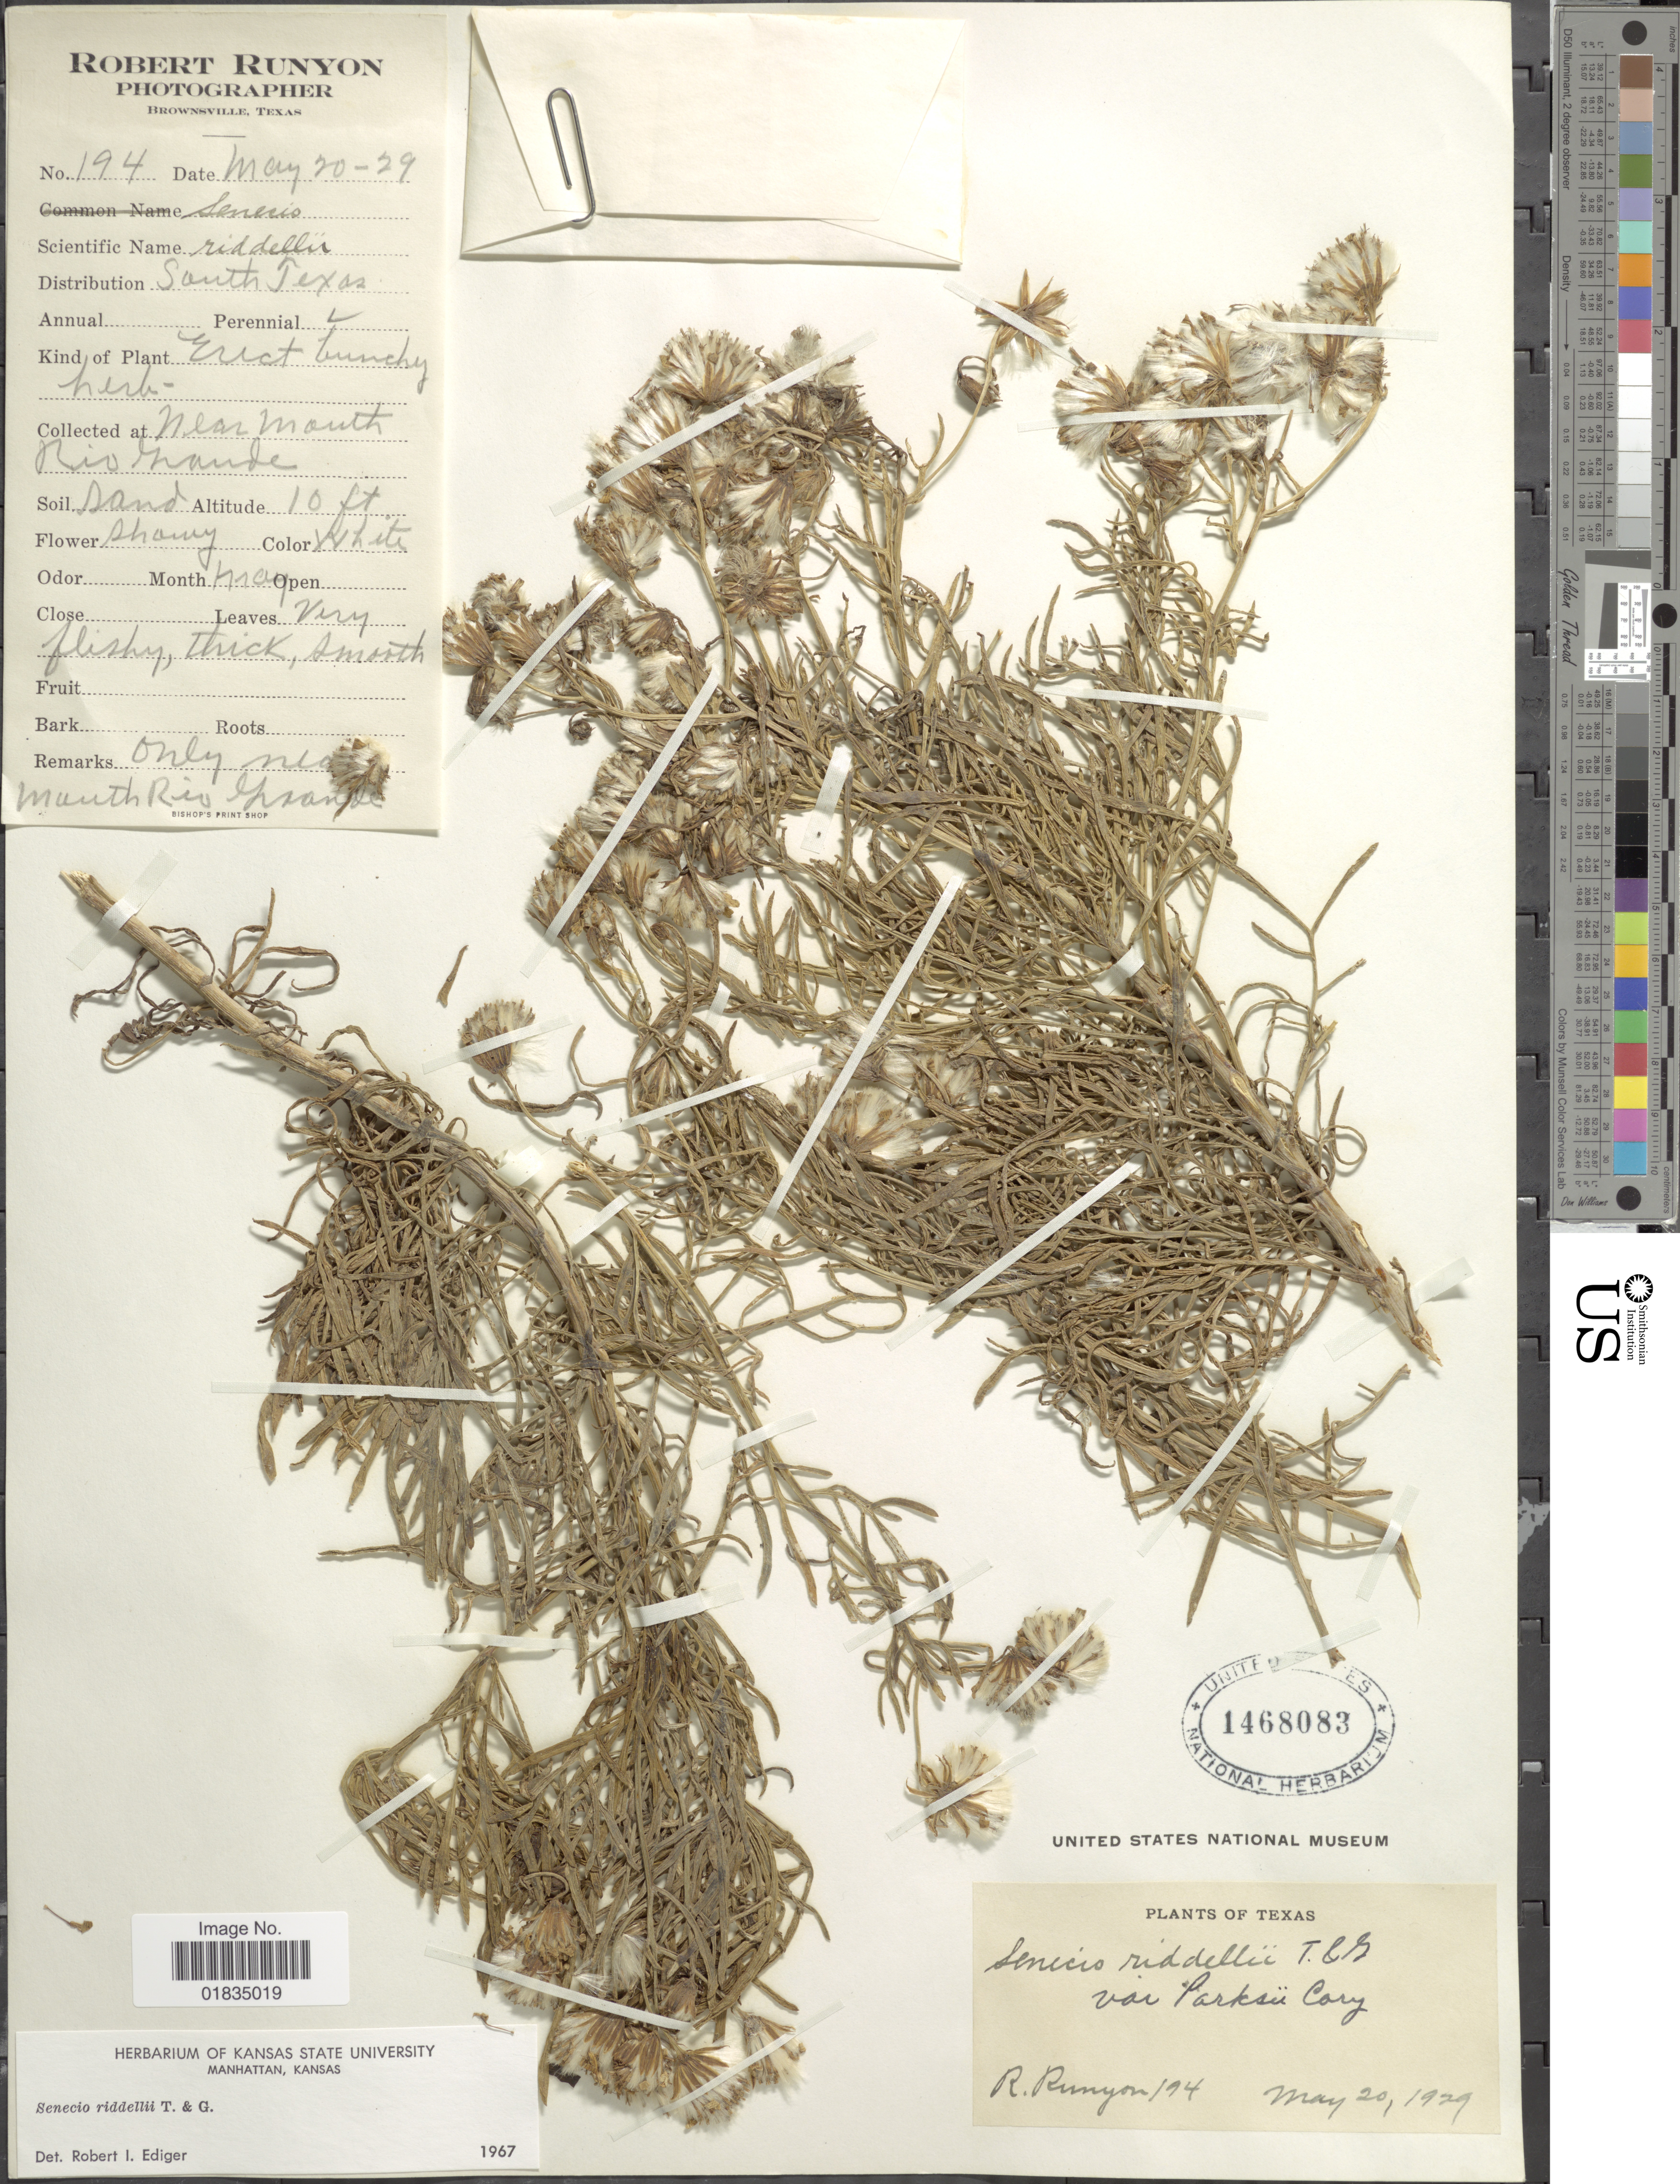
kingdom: Plantae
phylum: Tracheophyta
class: Magnoliopsida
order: Asterales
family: Asteraceae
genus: Senecio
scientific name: Senecio riddellii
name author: Torr. & A. Gray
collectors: R. Runyon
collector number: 194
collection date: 1929-05-20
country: United States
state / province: Texas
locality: South Texas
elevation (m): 3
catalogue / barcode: US 1468083